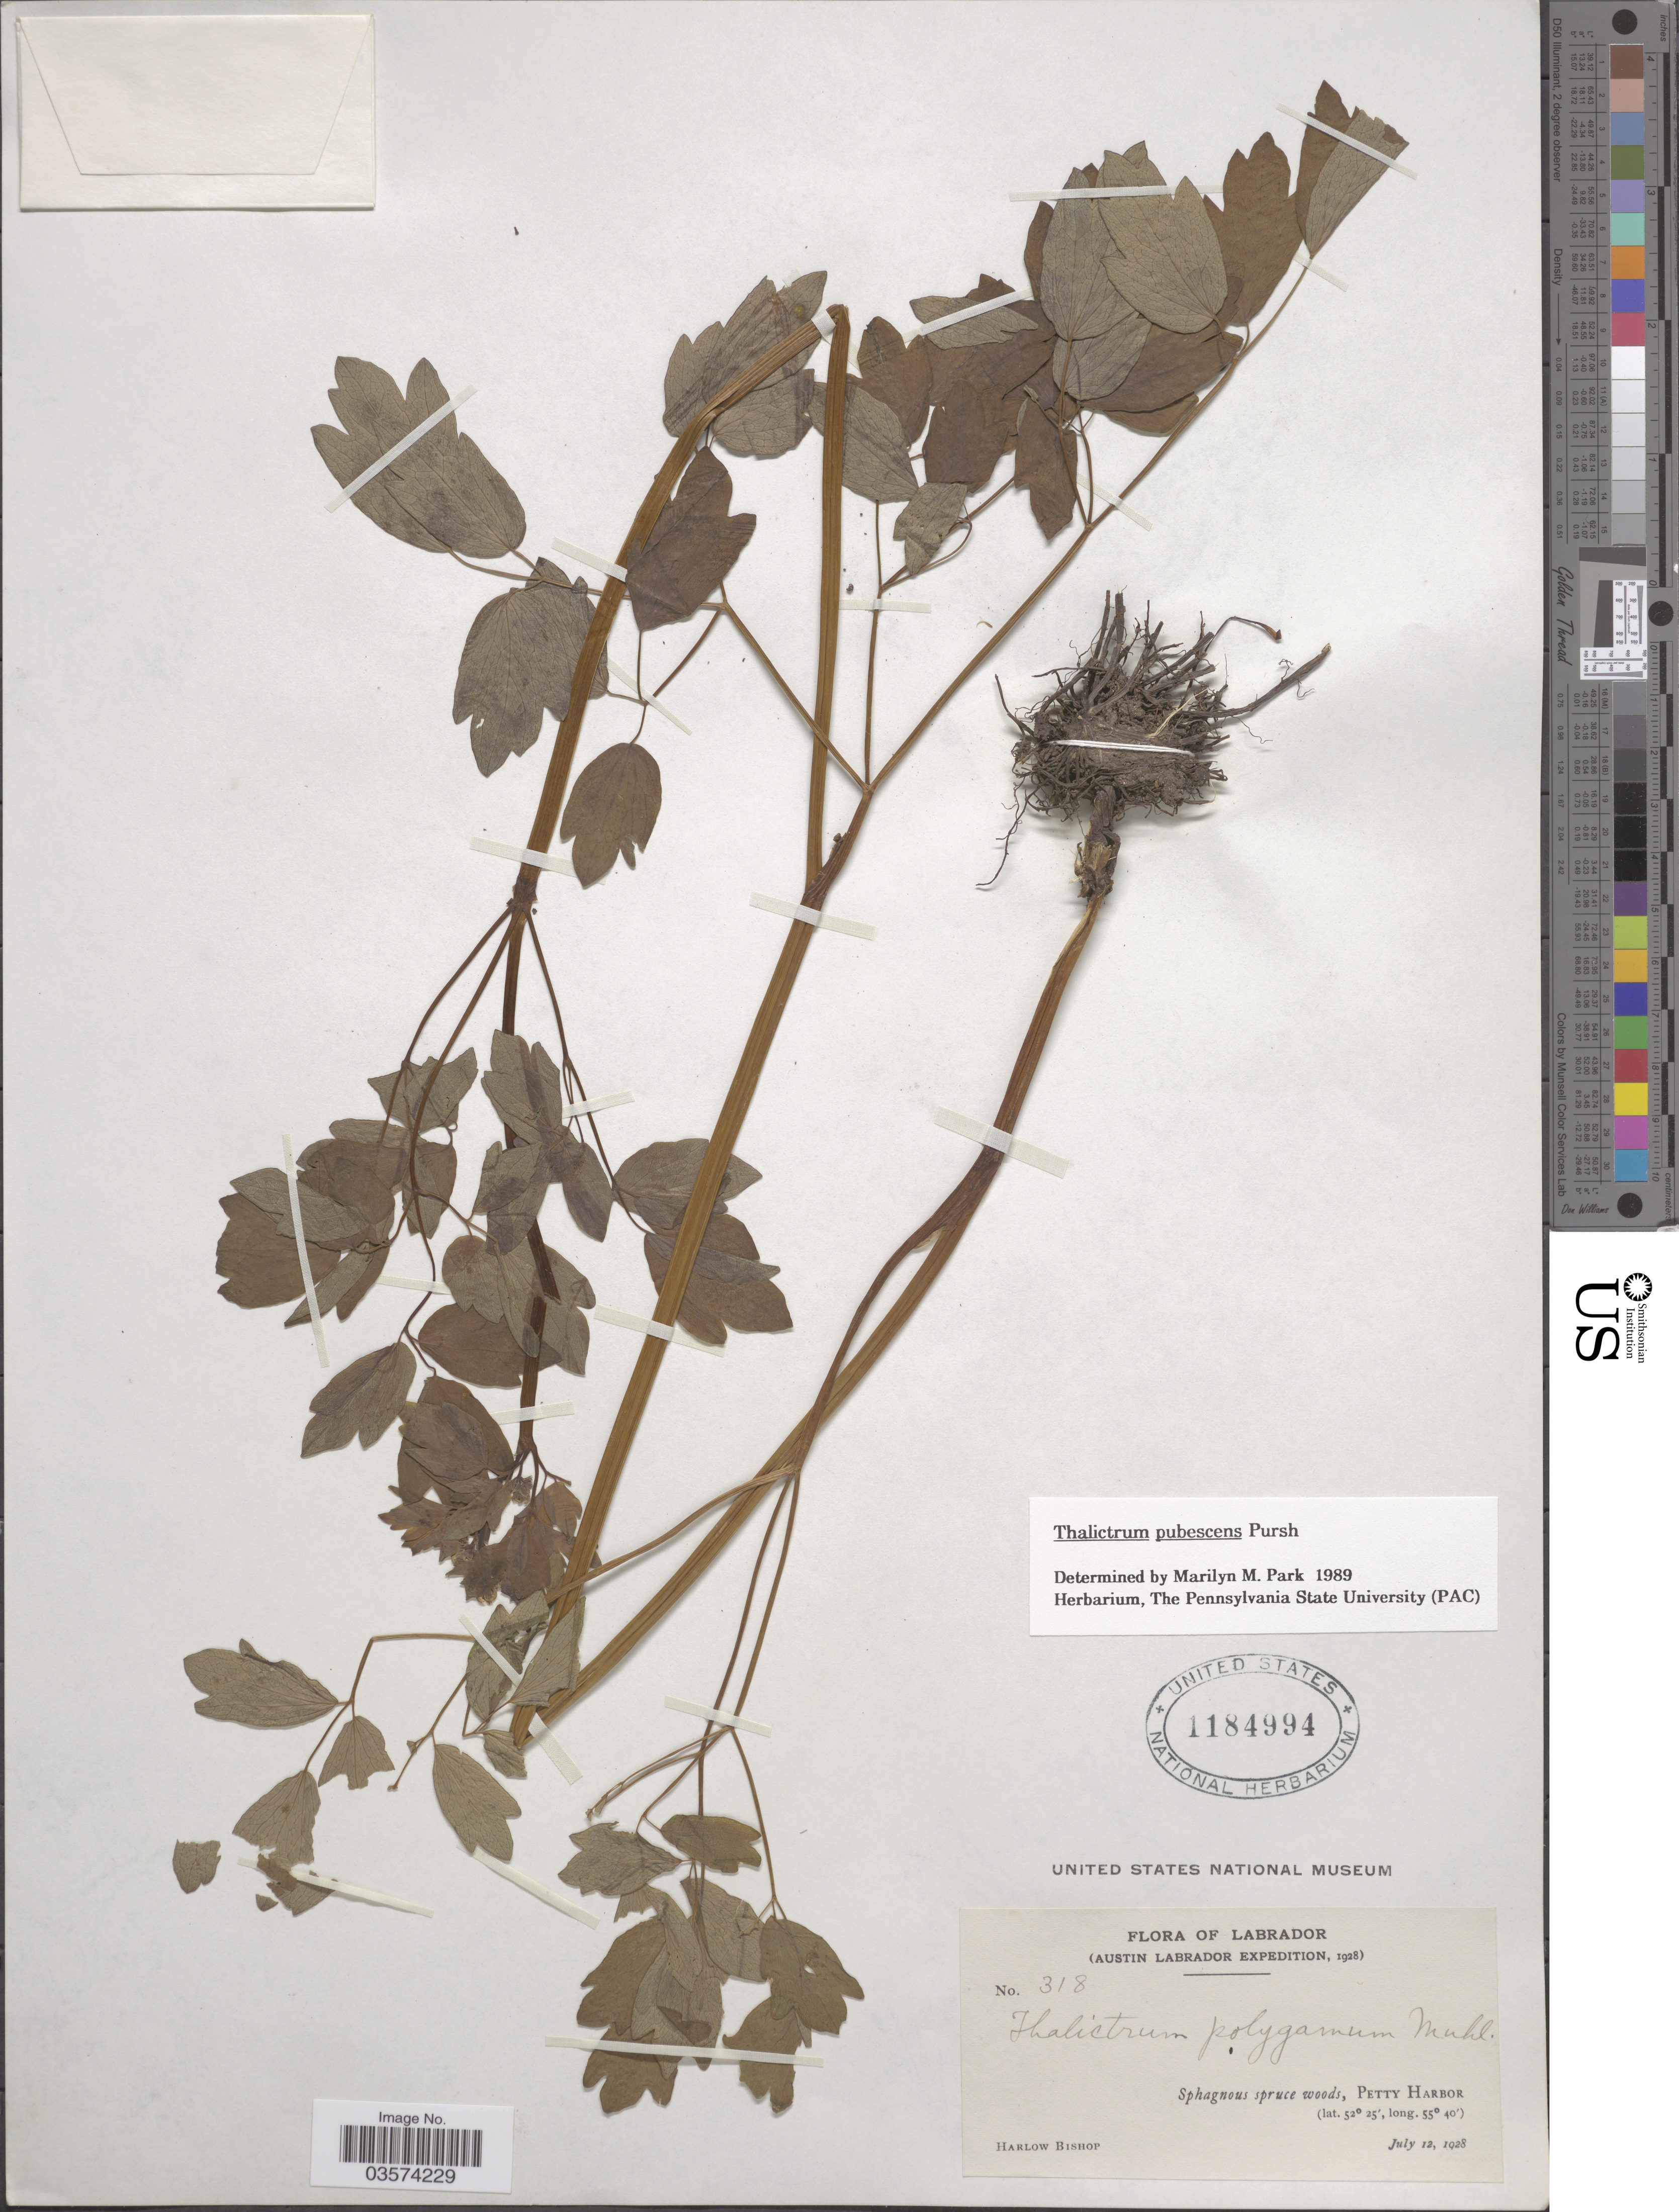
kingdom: Plantae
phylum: Tracheophyta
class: Magnoliopsida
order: Ranunculales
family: Ranunculaceae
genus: Thalictrum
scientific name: Thalictrum pubescens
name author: Pursh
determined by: Park, Marilyn Marqueen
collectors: H. Bishop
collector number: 318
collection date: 1928-07-12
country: Canada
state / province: Newfoundland and Labrador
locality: Labrador. Petty Harbor.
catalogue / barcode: US 1184994